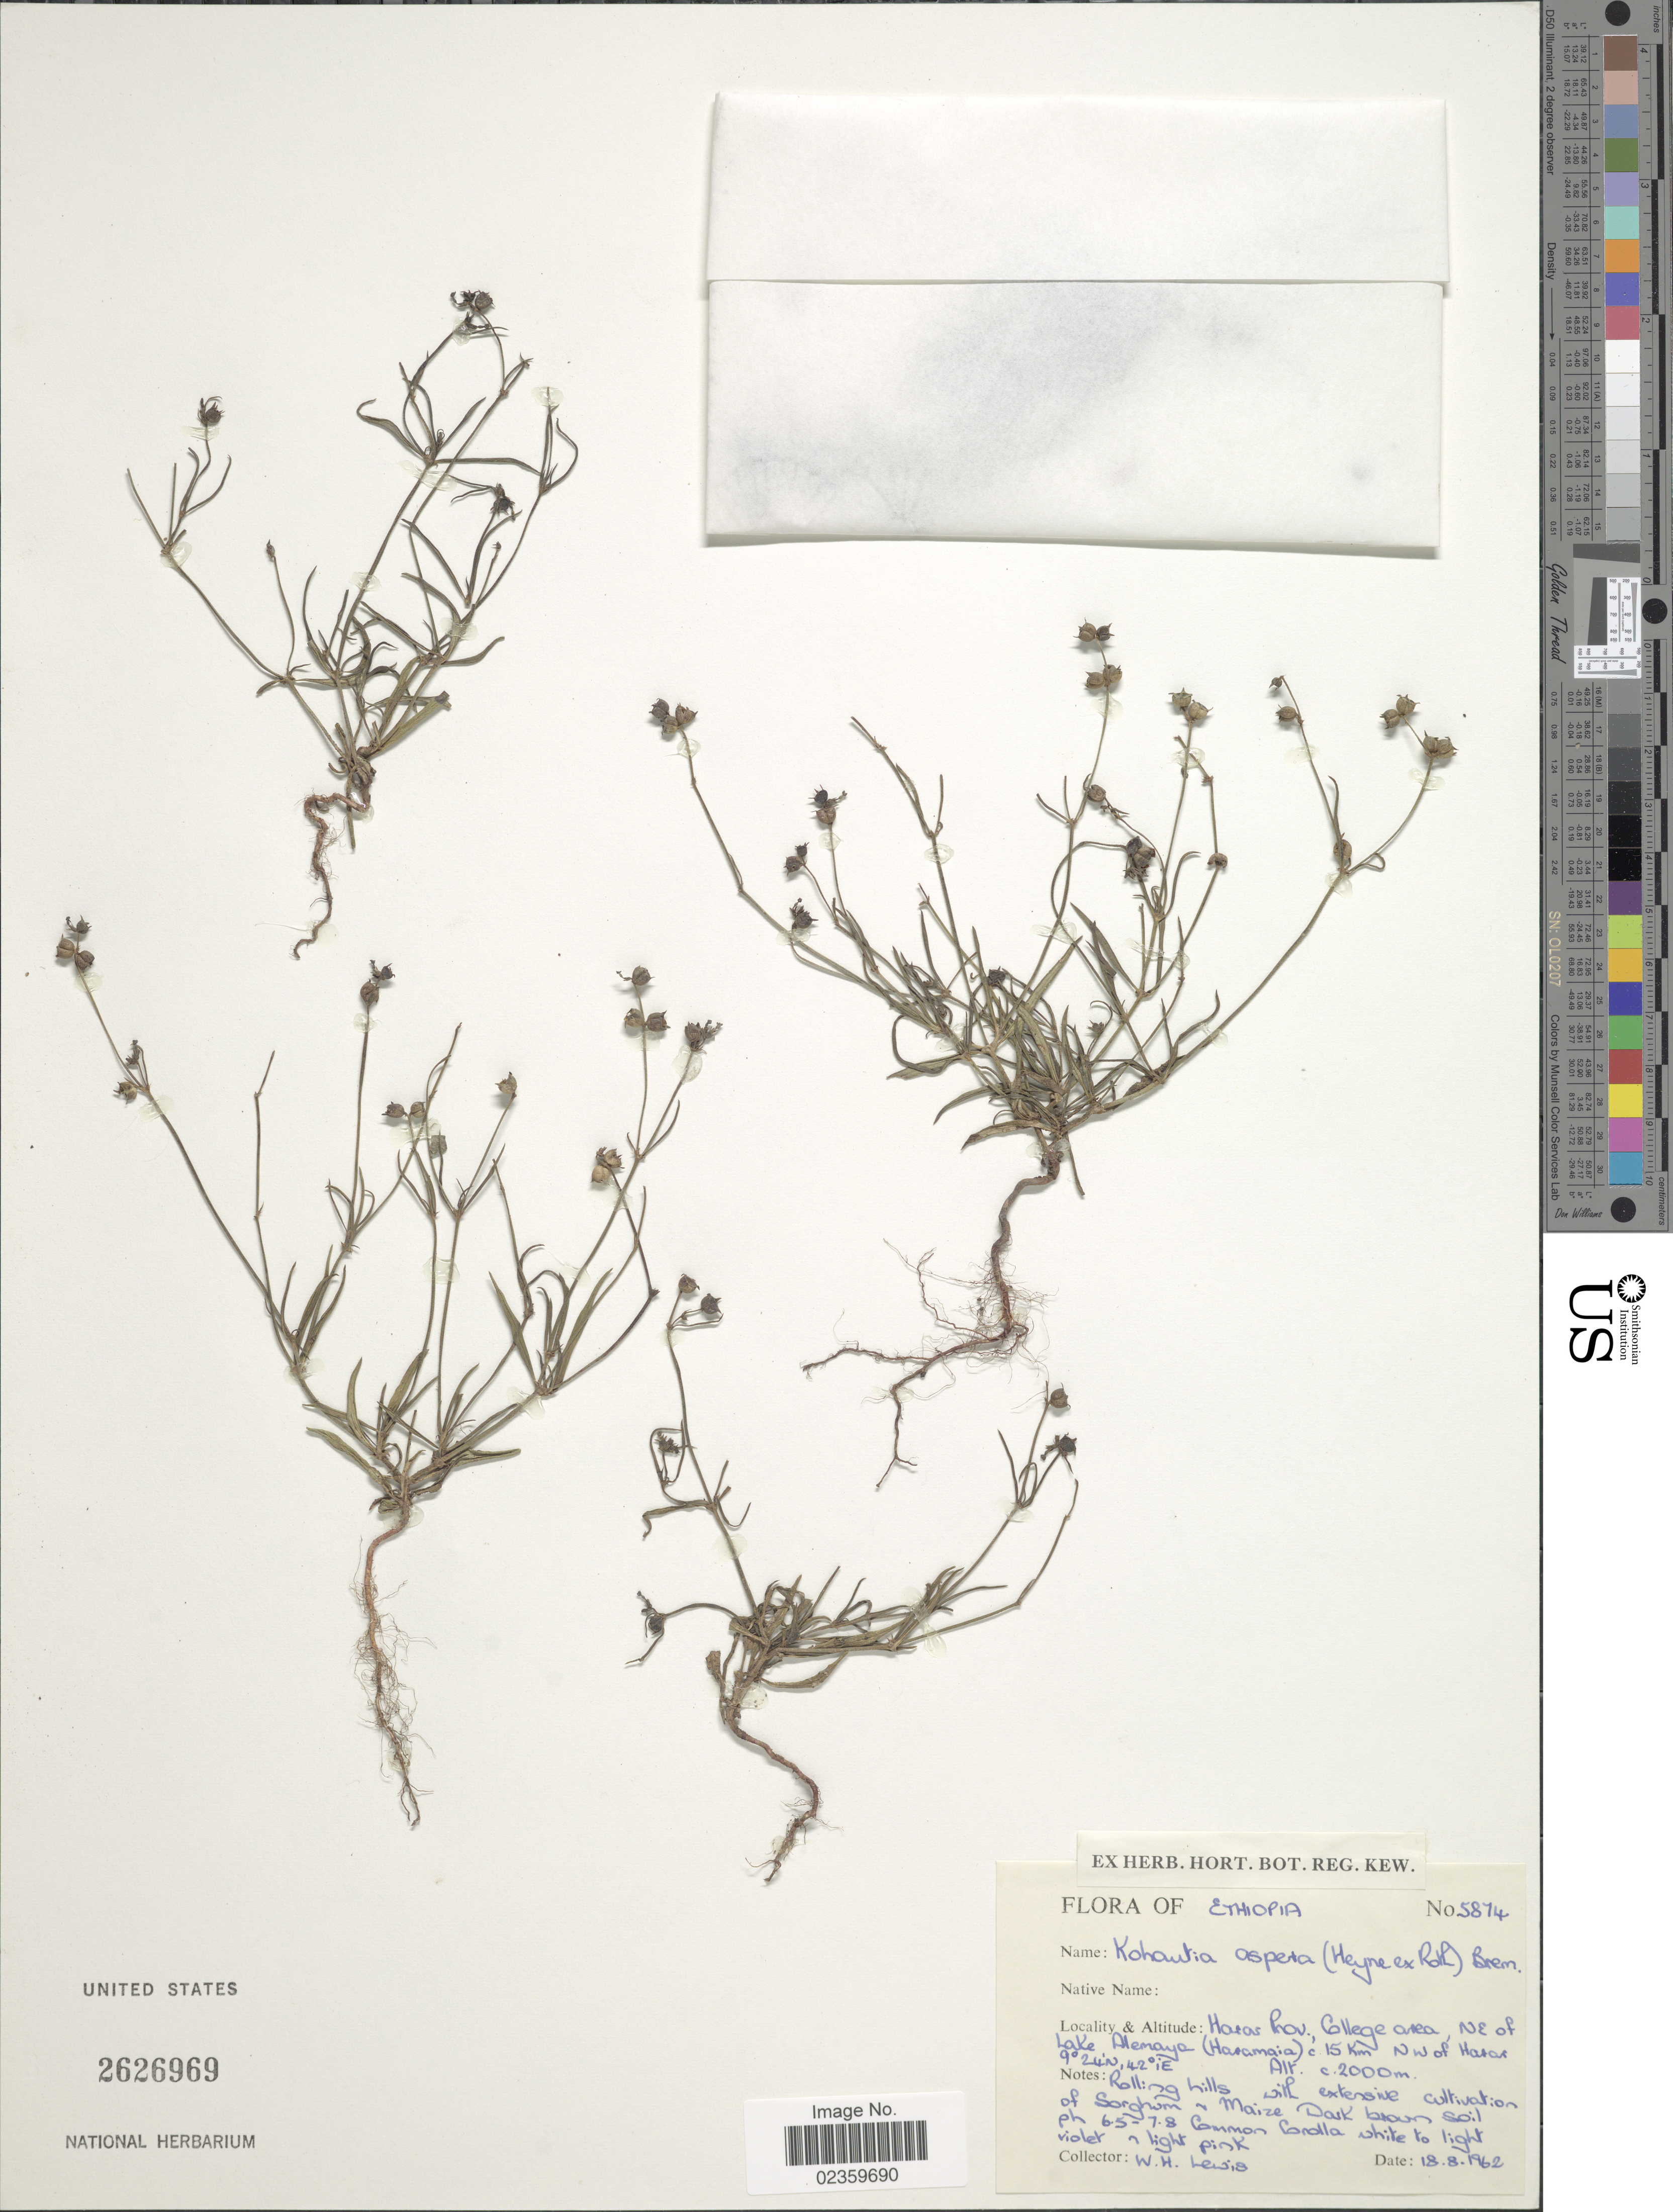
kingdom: Plantae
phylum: Tracheophyta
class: Magnoliopsida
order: Gentianales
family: Rubiaceae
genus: Kohautia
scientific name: Kohautia aspera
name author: (B. Heyne ex Roth) Bremek.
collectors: W. H. Lewis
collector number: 5874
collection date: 1962-08-18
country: Ethiopia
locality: Harar Prov., College area, NE of Lake Alemaya (Haramaia) c. 15 km NW of Harar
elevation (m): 2000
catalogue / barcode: US 2626969